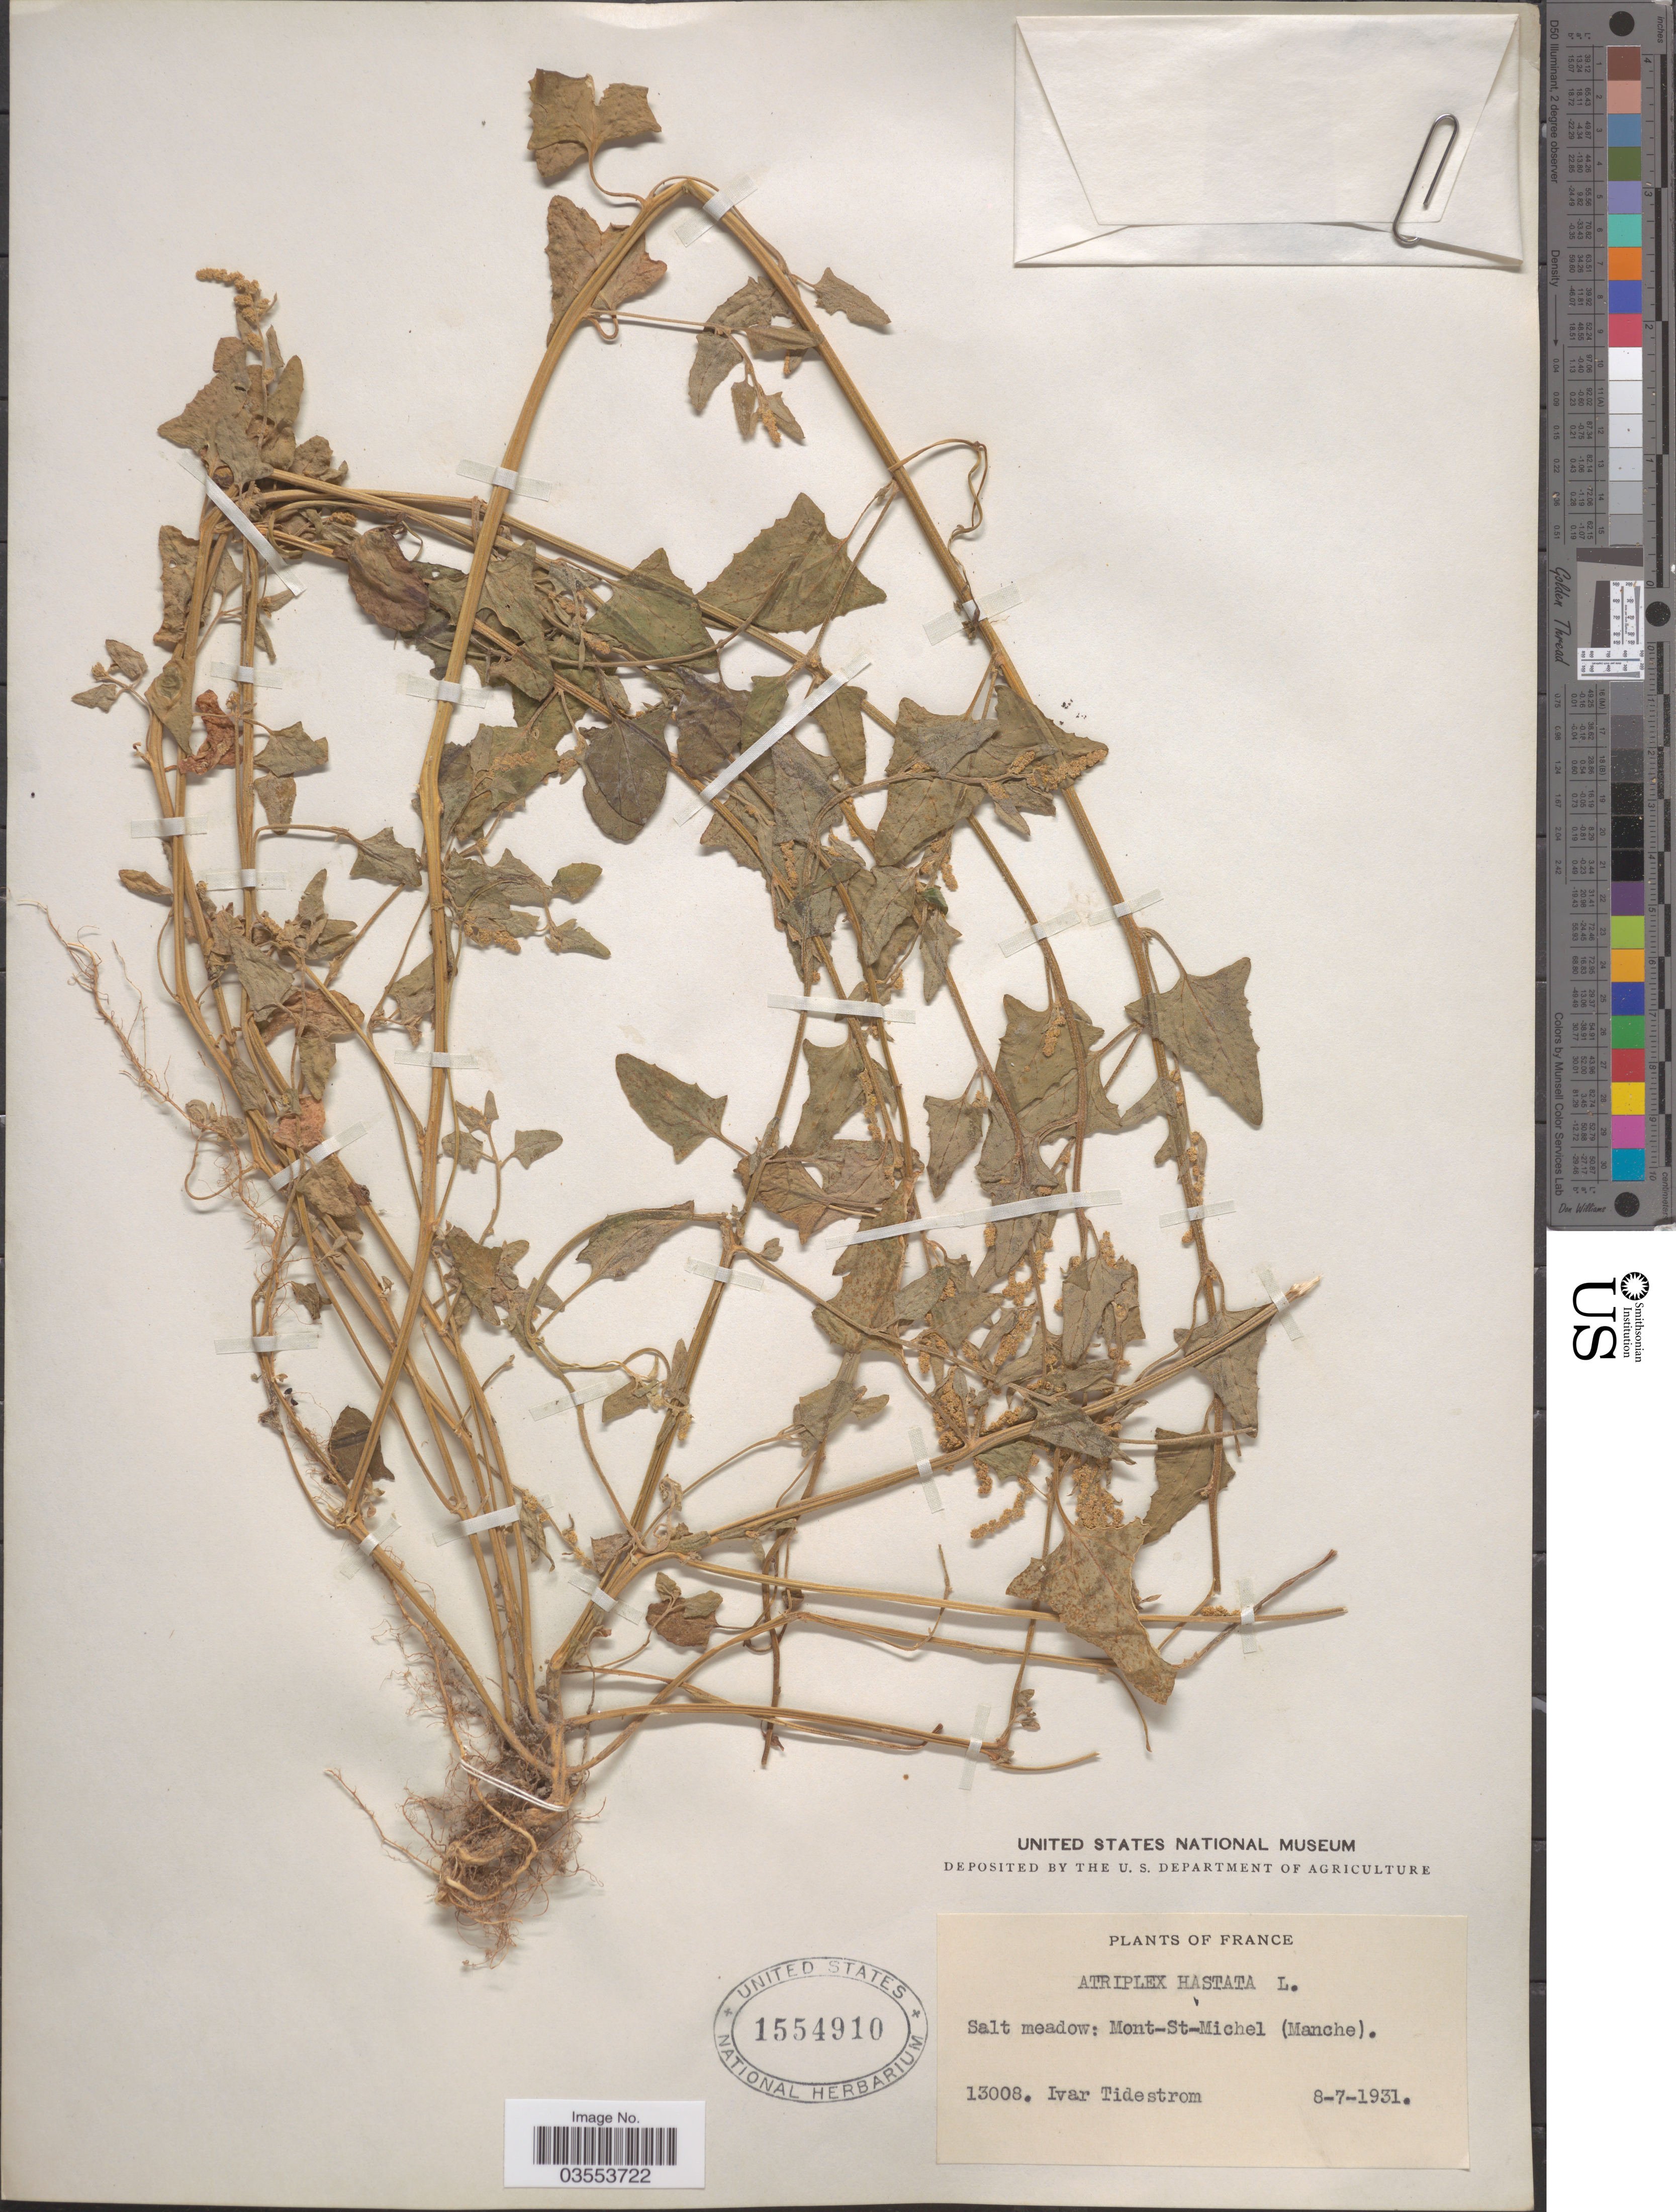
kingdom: Plantae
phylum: Tracheophyta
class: Magnoliopsida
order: Caryophyllales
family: Amaranthaceae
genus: Atriplex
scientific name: Atriplex hastata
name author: L.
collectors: I. F. Tidestrom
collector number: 13008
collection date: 1931-07-08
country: France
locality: Mont-St-Michel (Manche).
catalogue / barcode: US 1554910